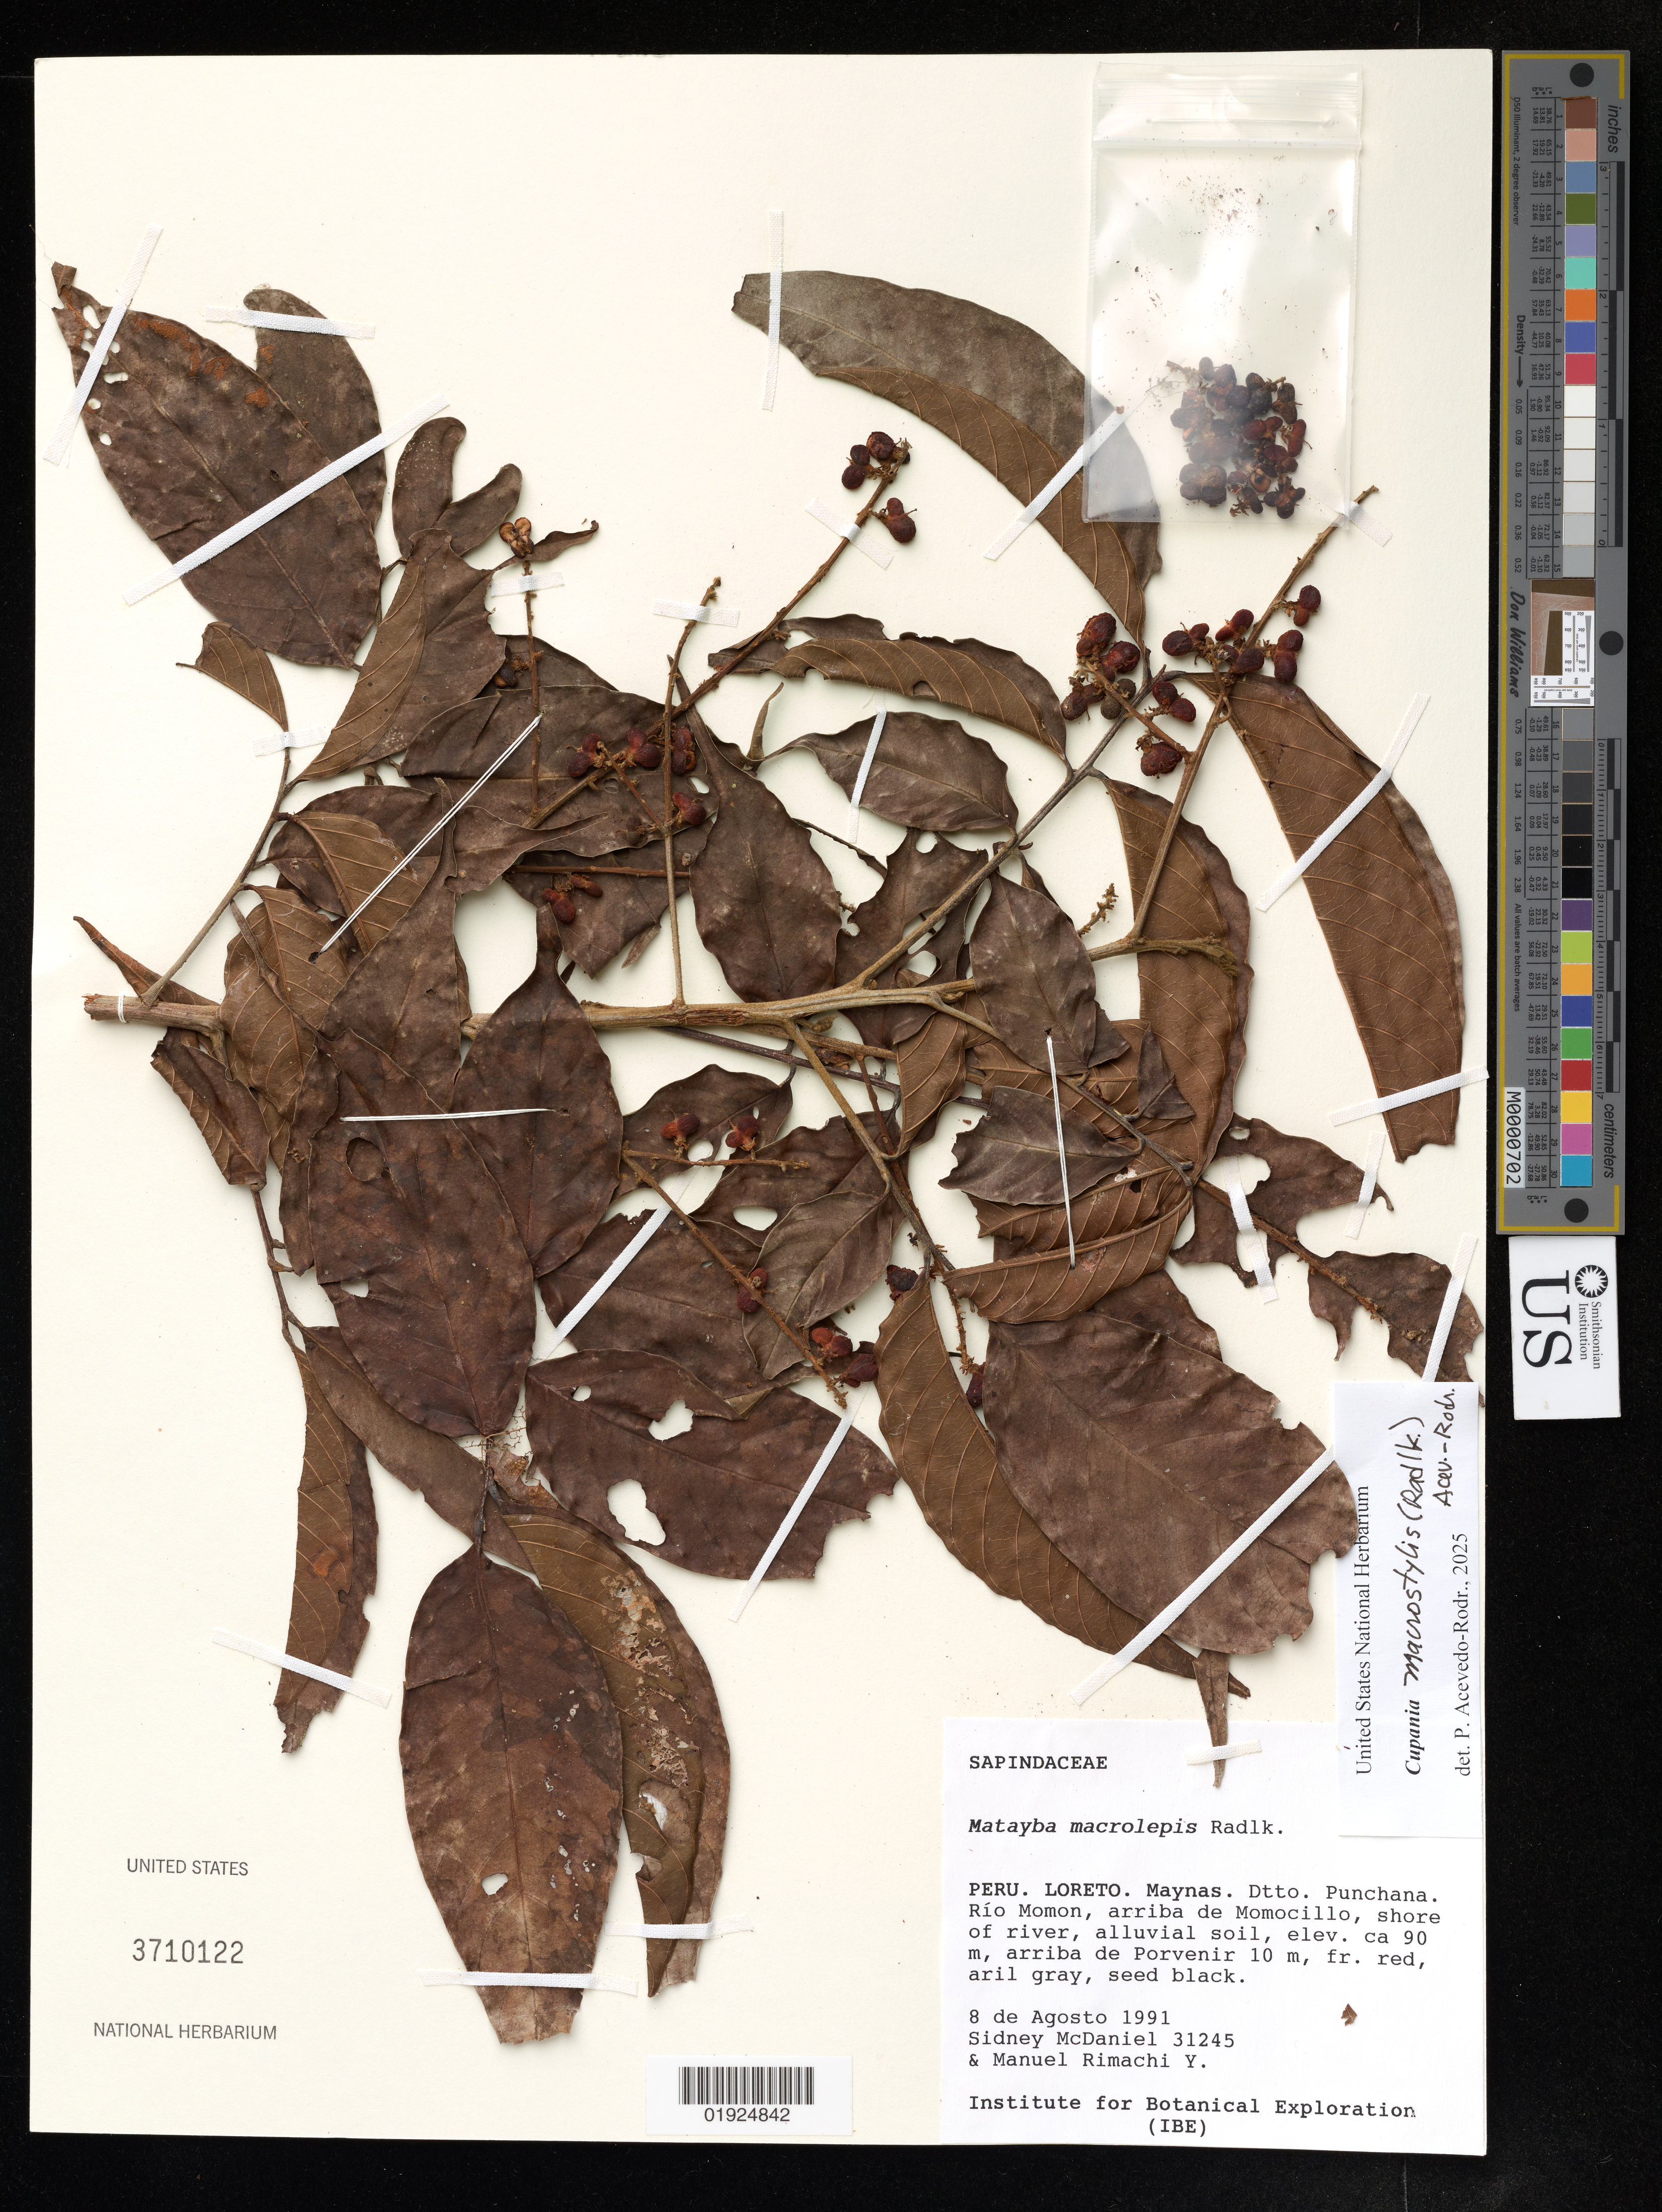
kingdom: Plantae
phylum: Tracheophyta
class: Magnoliopsida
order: Sapindales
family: Sapindaceae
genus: Cupania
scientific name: Cupania macrostylis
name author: (Radlk.) Acev.-Rodr.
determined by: Acevedo-Rodriguez, P., (US), Smithsonian Institution - National Museum of Natural History (UNITED STATES)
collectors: S. T. McDaniel & M. Rimachi Y.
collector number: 31245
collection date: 1991-08-08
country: Peru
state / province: Loreto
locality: Maynas. Dtto. Punchana. Río Momon, arriba de Momocillo; arriba de Porvenir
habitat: Shore of river, alluvial soil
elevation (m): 90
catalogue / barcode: US 3710122